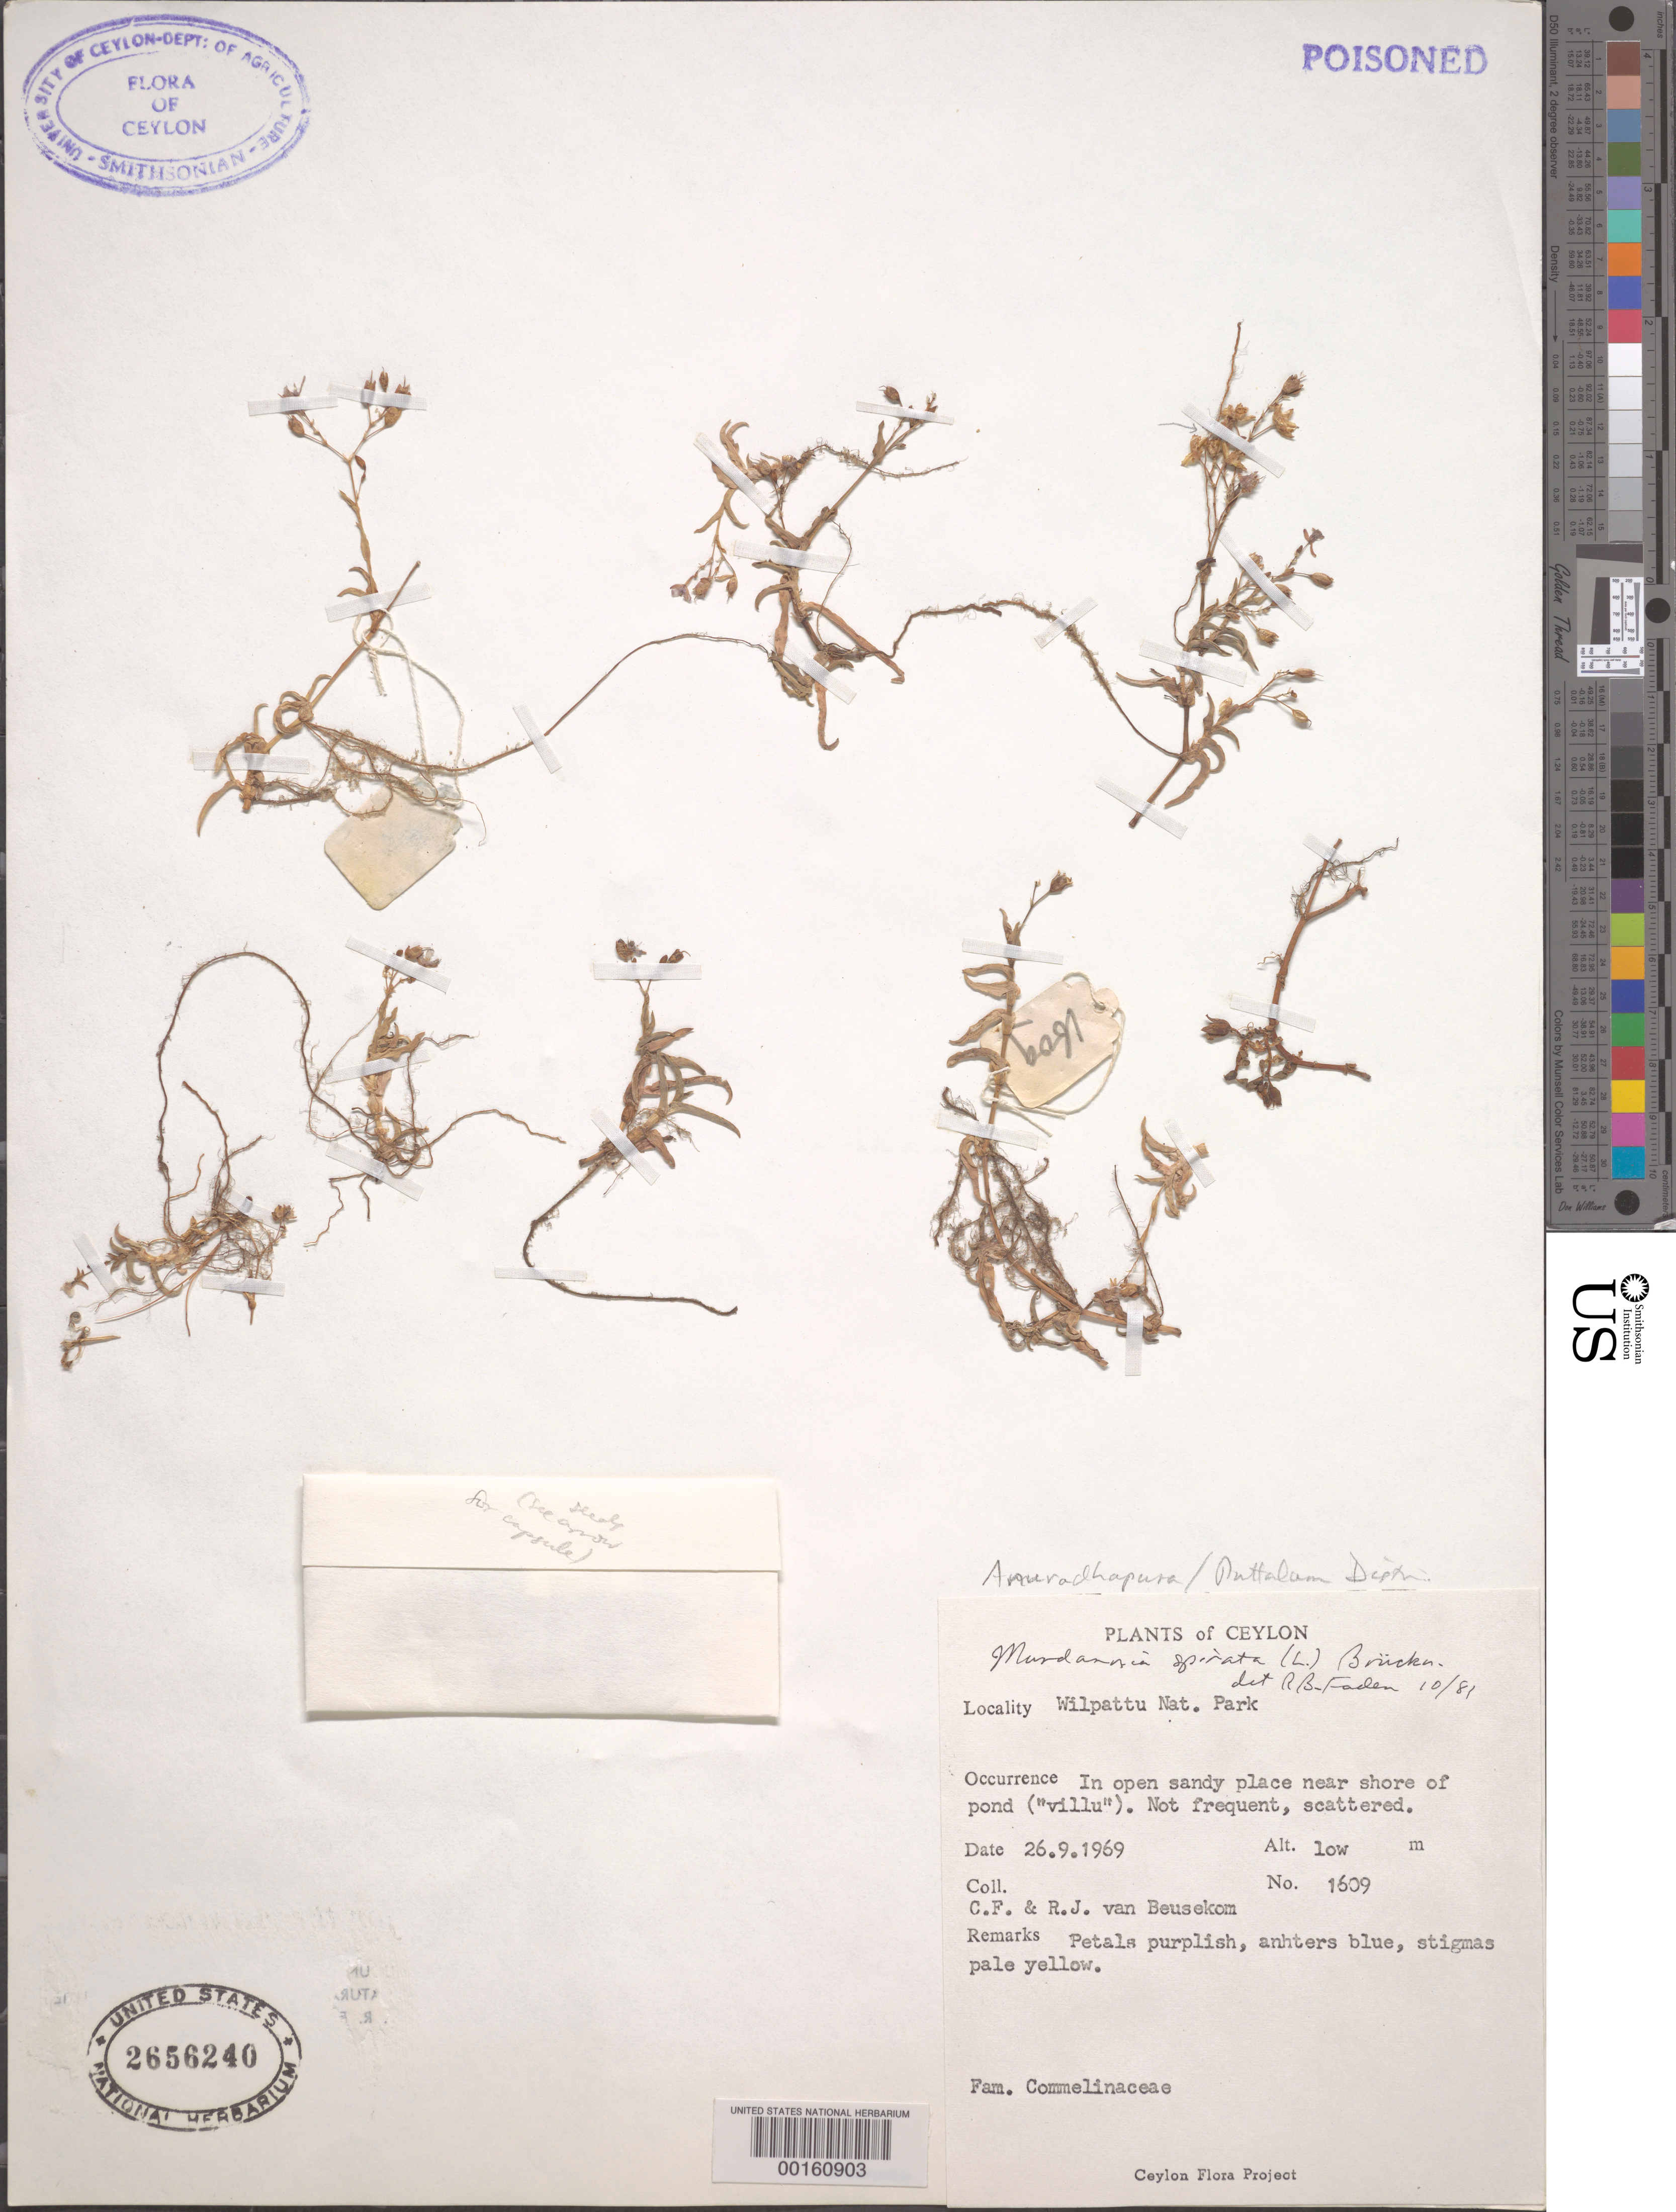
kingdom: Plantae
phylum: Tracheophyta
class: Liliopsida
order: Commelinales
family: Commelinaceae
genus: Murdannia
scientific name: Murdannia spirata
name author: (L.) G. Brückn.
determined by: Faden, Robert B., (US), Smithsonian Institution - National Museum of Natural History (UNITED STATES)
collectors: C. F. Beusekom & R. Beusekom-Osinga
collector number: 1609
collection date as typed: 26 Sep 1969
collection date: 1969-09-26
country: Sri Lanka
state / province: North Central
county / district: Anuradhapura Dist.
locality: Wilpattu national park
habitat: Sandy shore of pond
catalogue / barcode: US 2656240